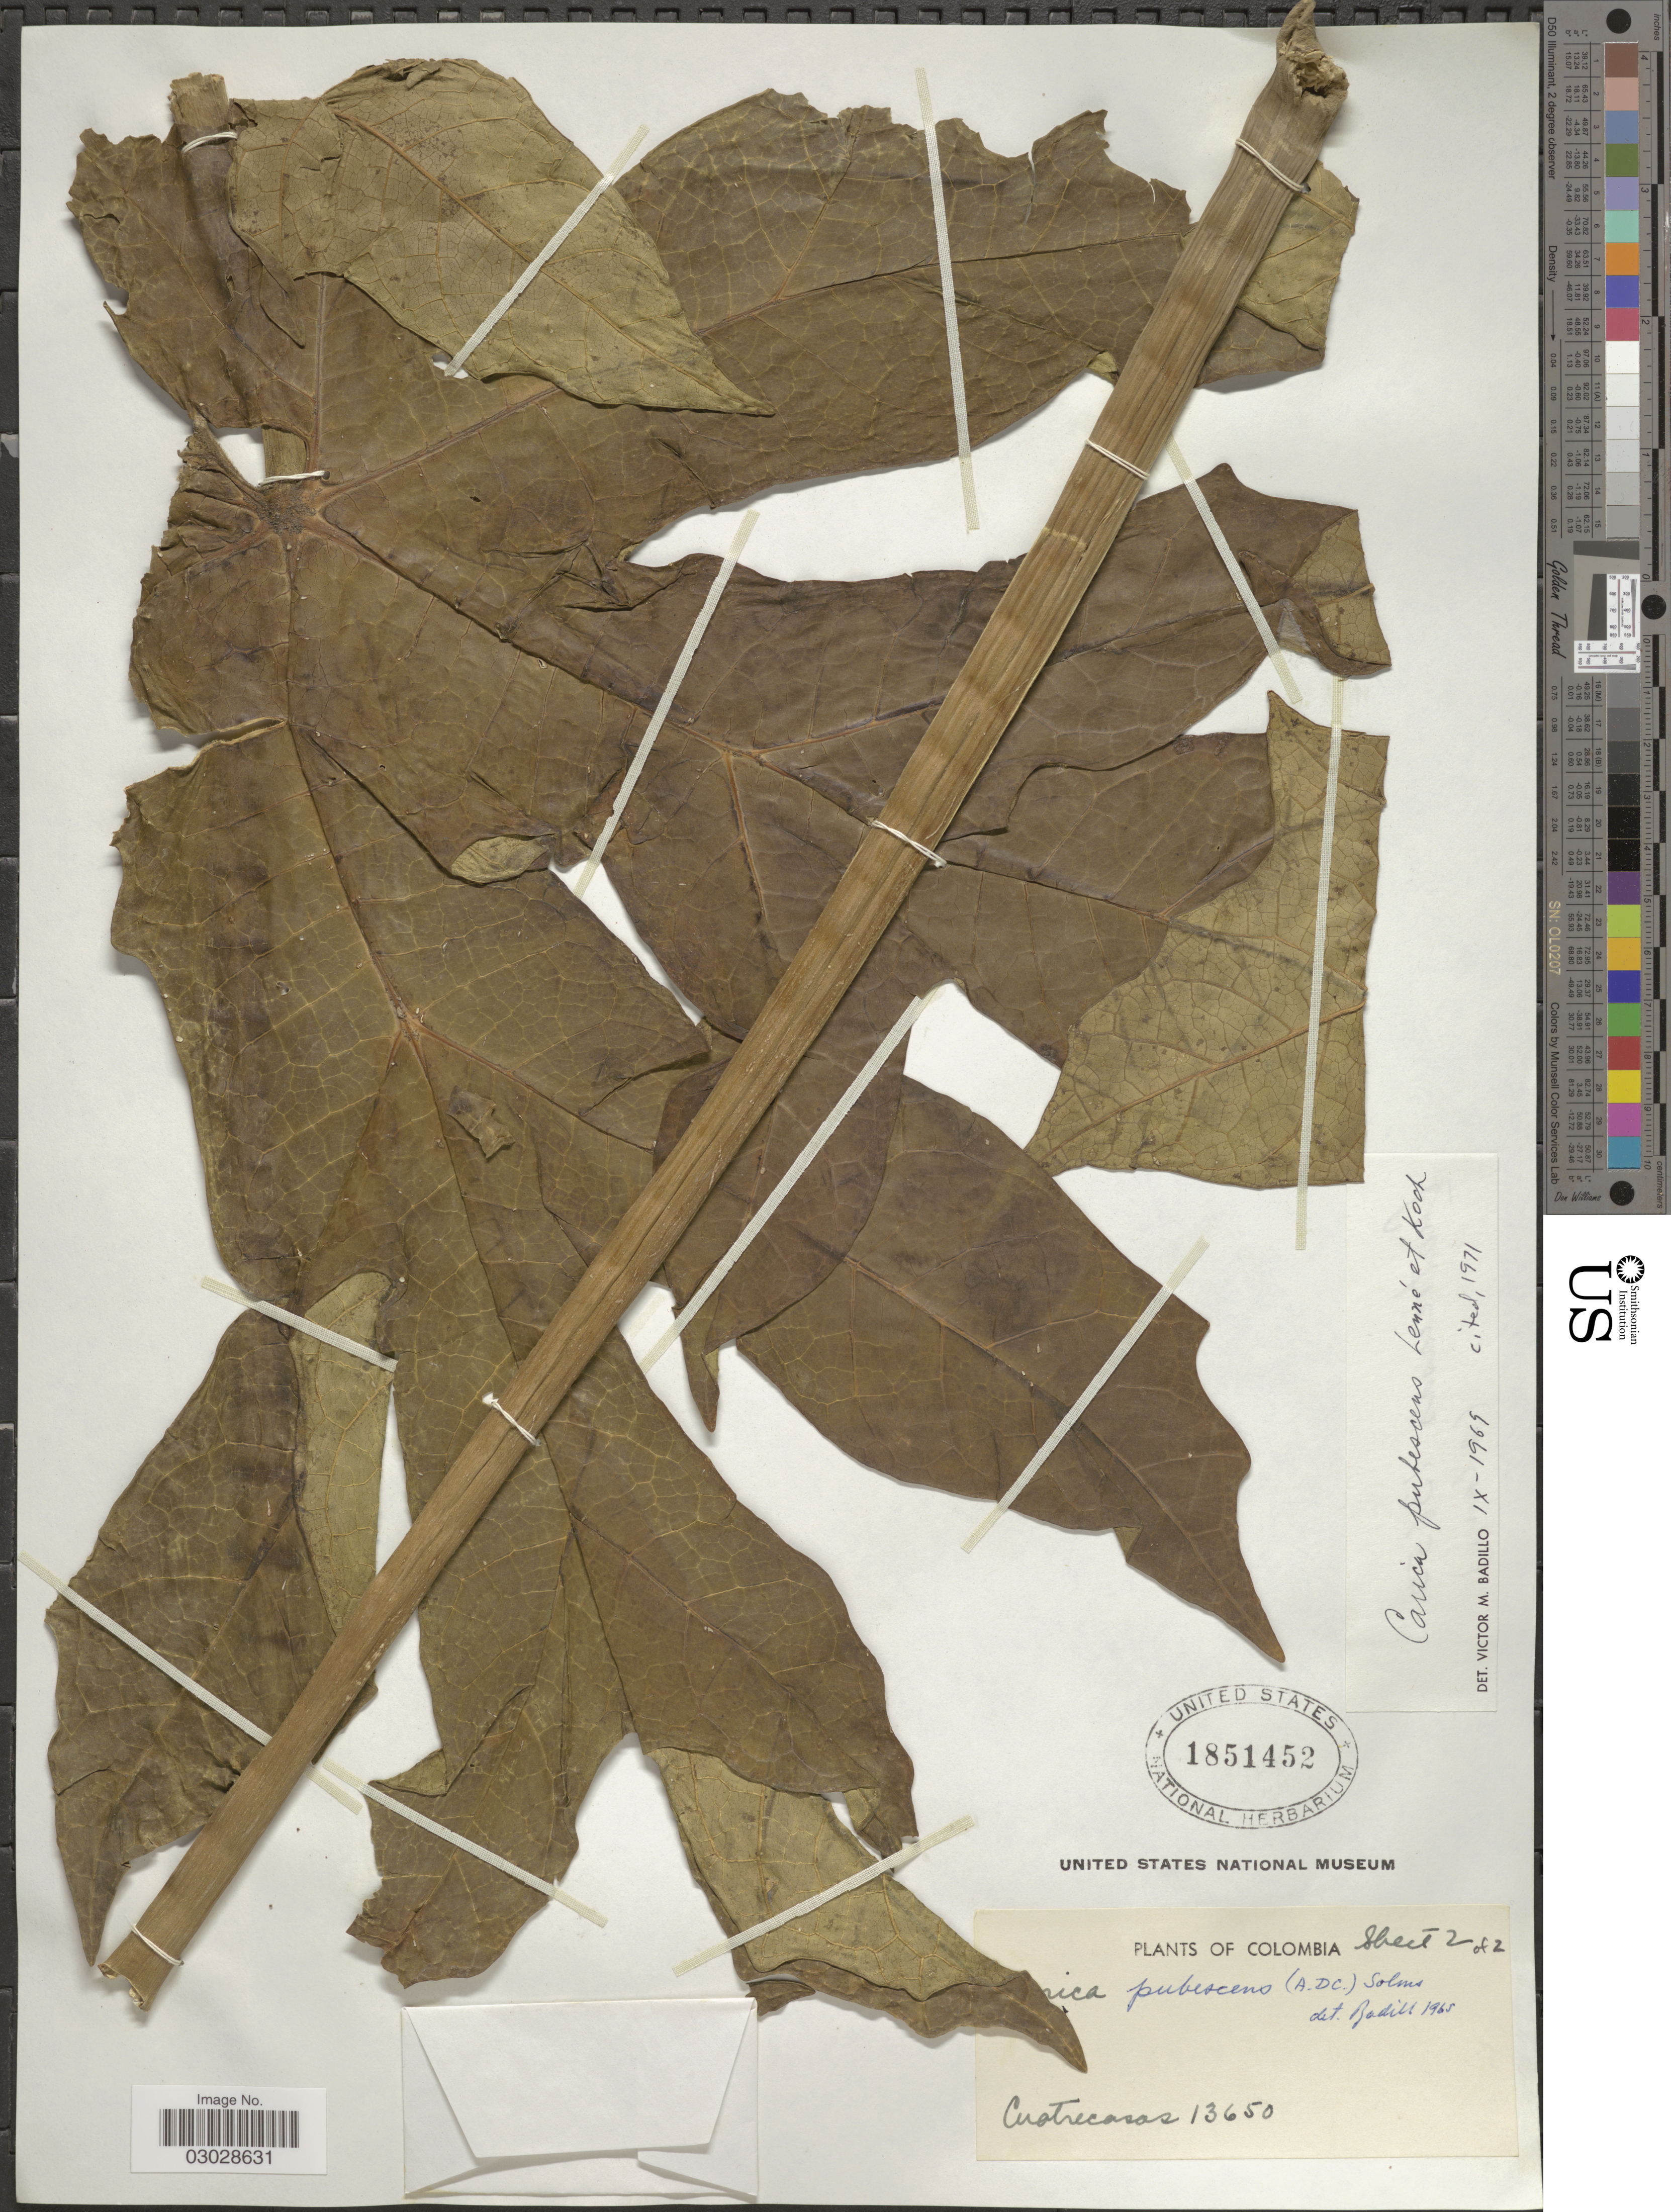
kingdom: Plantae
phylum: Tracheophyta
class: Magnoliopsida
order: Brassicales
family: Caricaceae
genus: Vasconcellea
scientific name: Vasconcellea pubescens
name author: A. DC.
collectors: Cuatrecasas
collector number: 13650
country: Colombia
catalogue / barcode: US 1851452